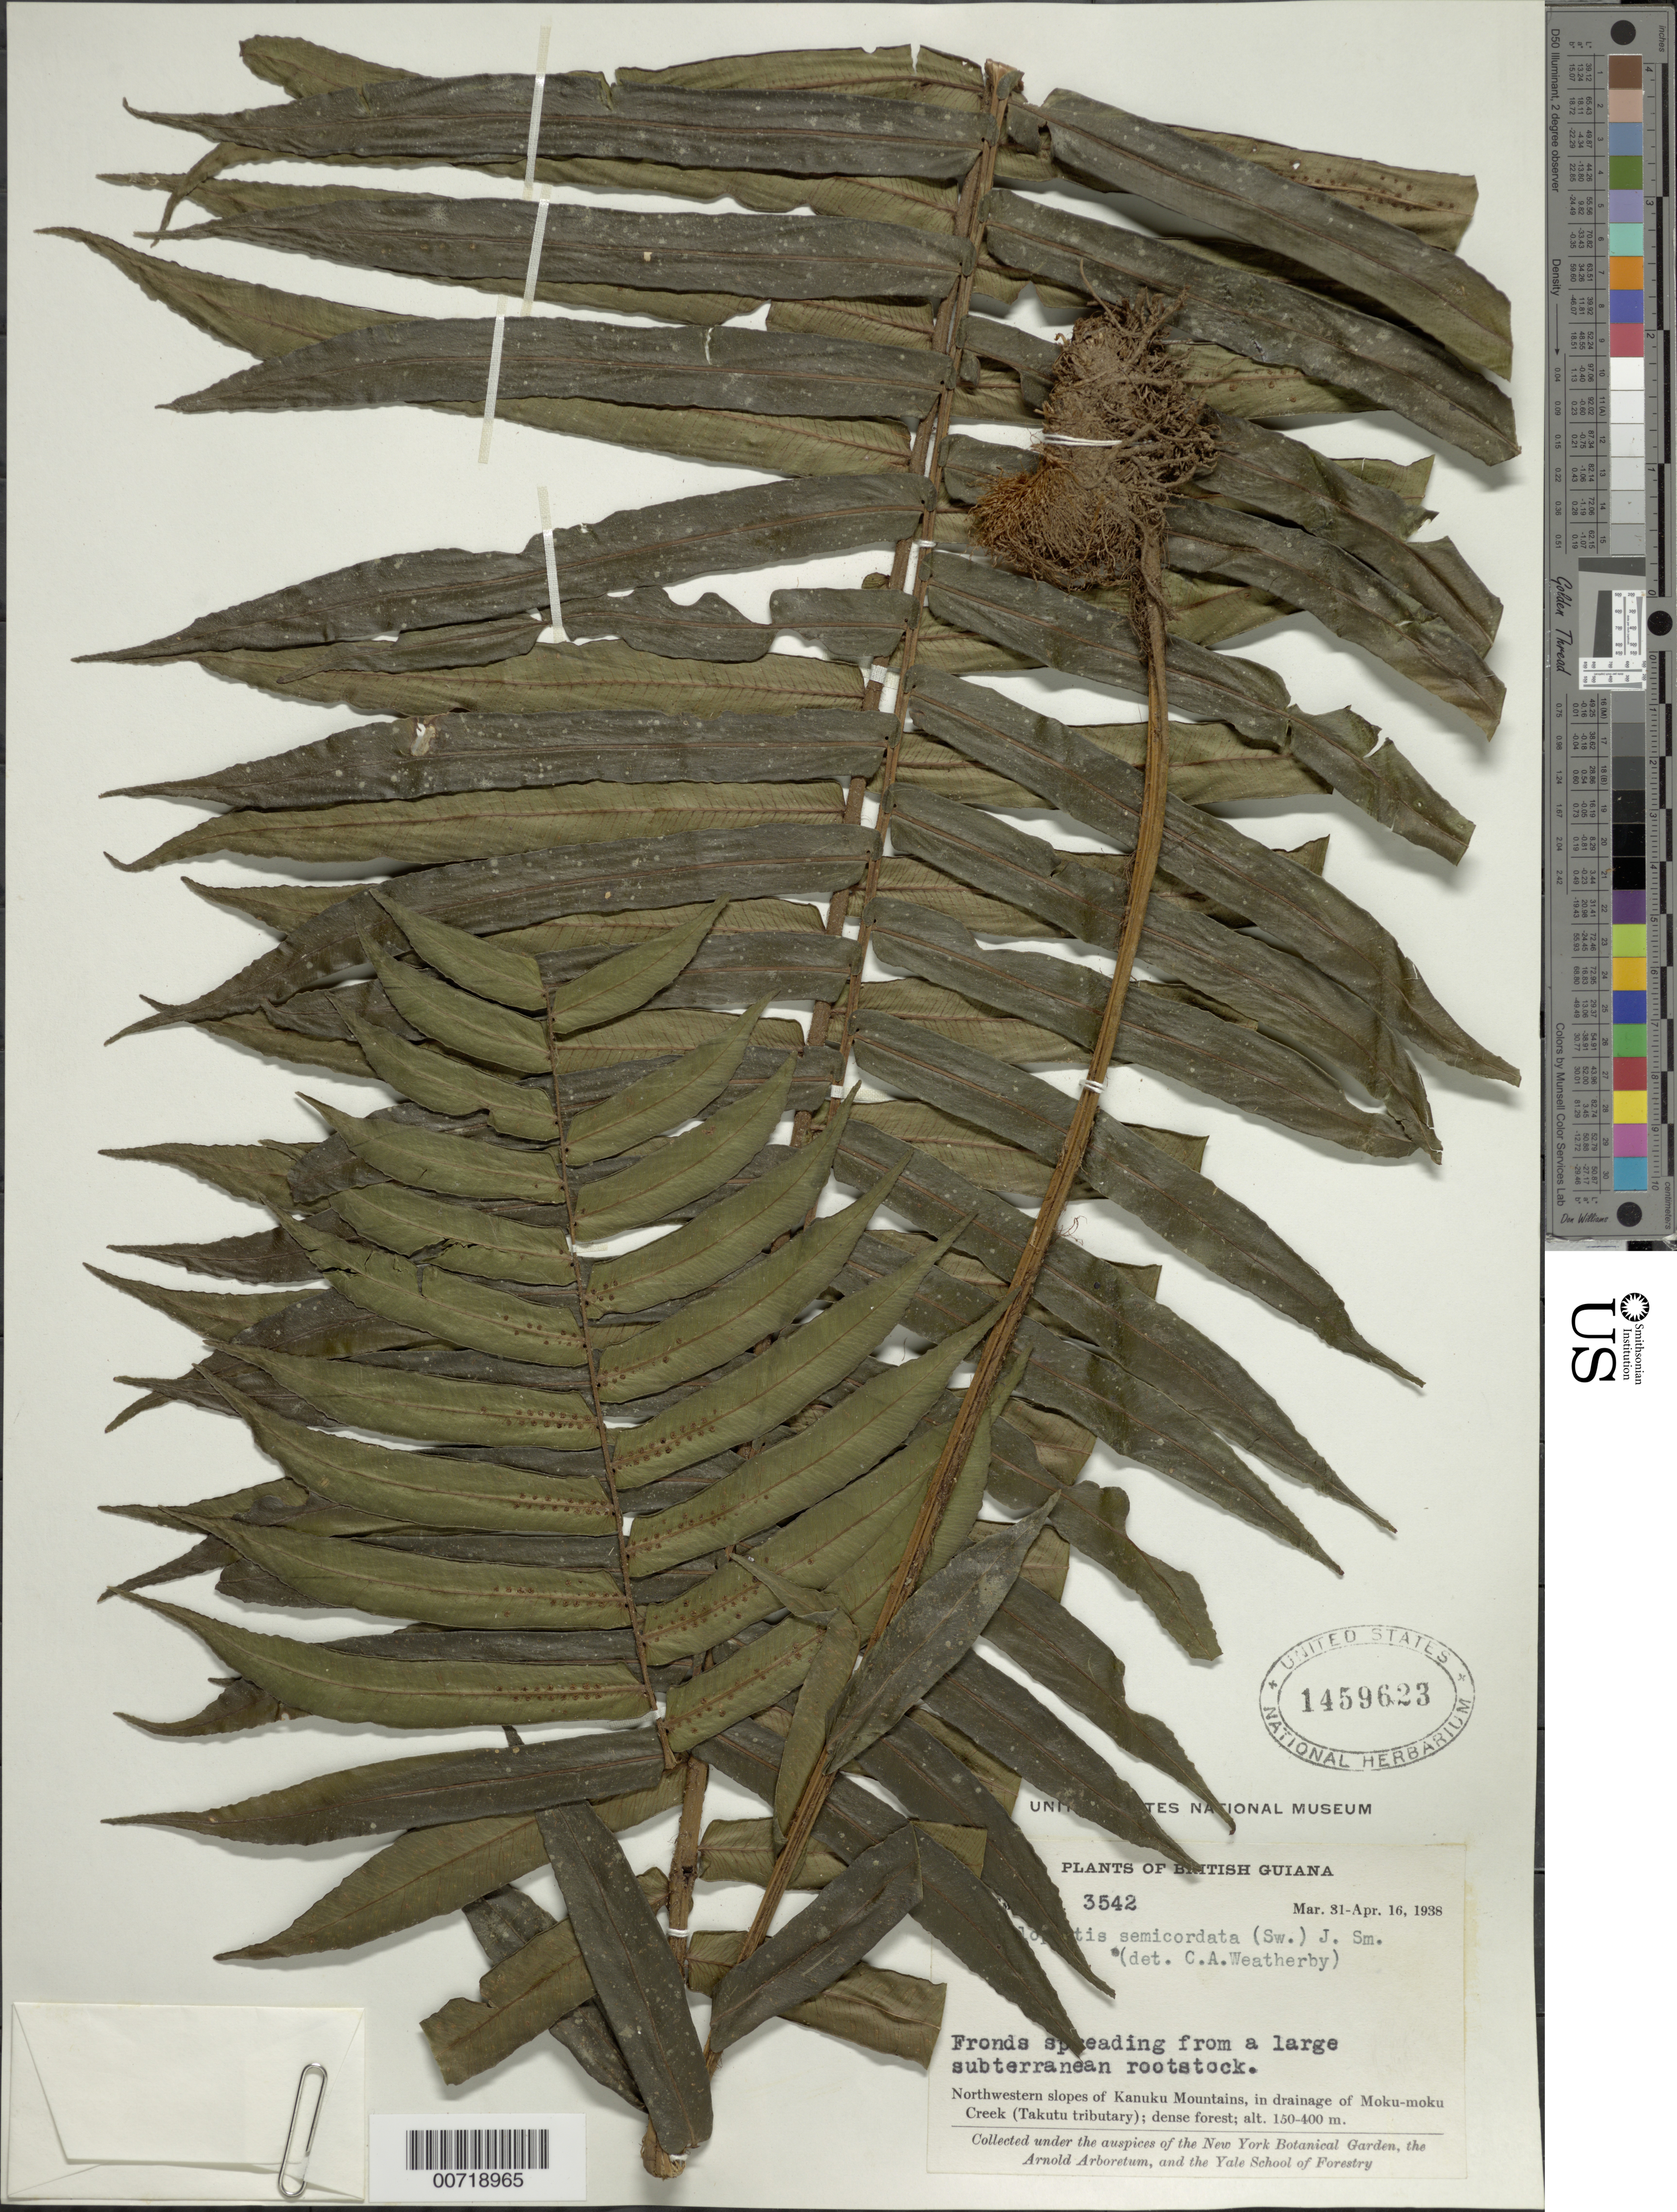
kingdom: Plantae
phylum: Tracheophyta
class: Polypodiopsida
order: Polypodiales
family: Lomariopsidaceae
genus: Cyclopeltis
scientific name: Cyclopeltis semicordata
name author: (Sw.) J. Sm.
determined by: Weatherby, C. A.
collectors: A. C. Smith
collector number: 3542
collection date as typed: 31-Mar-38 to 16-Apr-38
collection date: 1938-03-31/1938-04-16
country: Guyana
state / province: U. Takutu-U. Essequibo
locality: Kanuku Mts., NW slopes, in drainage of Moku-moku Creek (Takutu tributary)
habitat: Dense forest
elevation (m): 150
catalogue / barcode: US 1459623